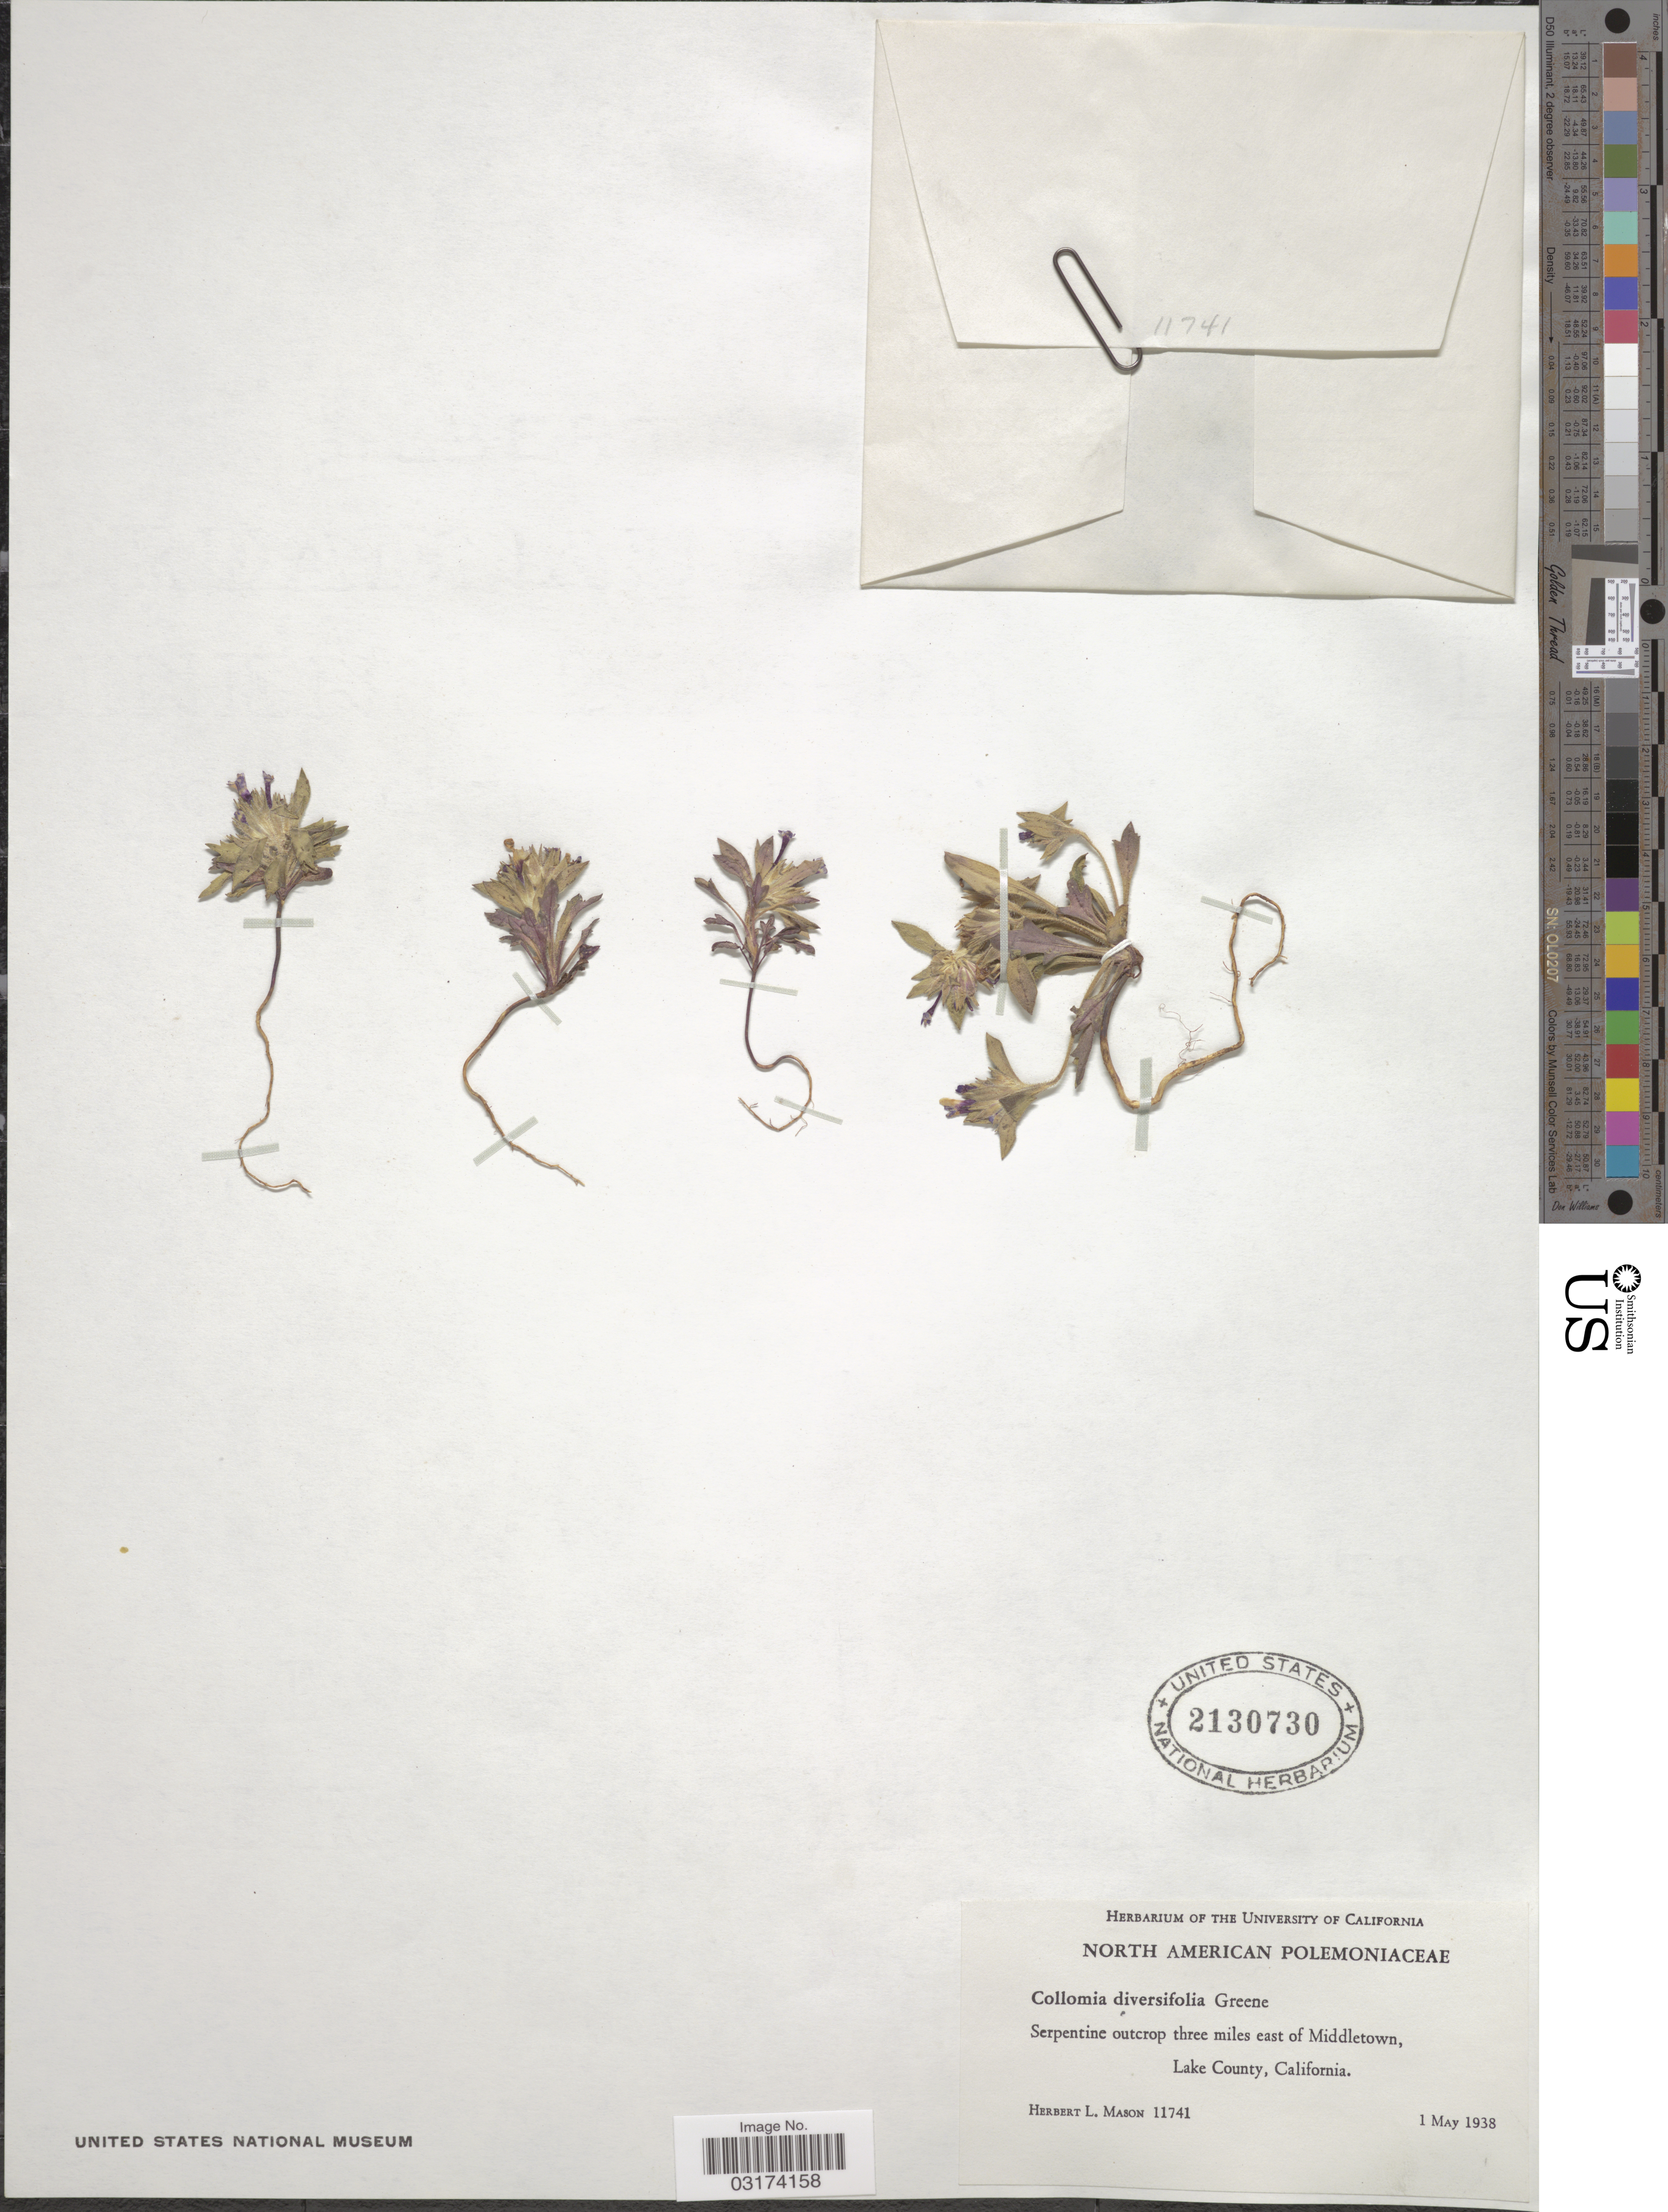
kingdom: Plantae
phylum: Tracheophyta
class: Magnoliopsida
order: Ericales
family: Polemoniaceae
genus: Collomia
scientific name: Collomia diversifolia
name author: Greene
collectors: H. L. Mason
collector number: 11741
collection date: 1938-05-01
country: United States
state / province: California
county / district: Lake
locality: North American. Three miles east of Middletown, Lake County, California.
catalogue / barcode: US 2130730